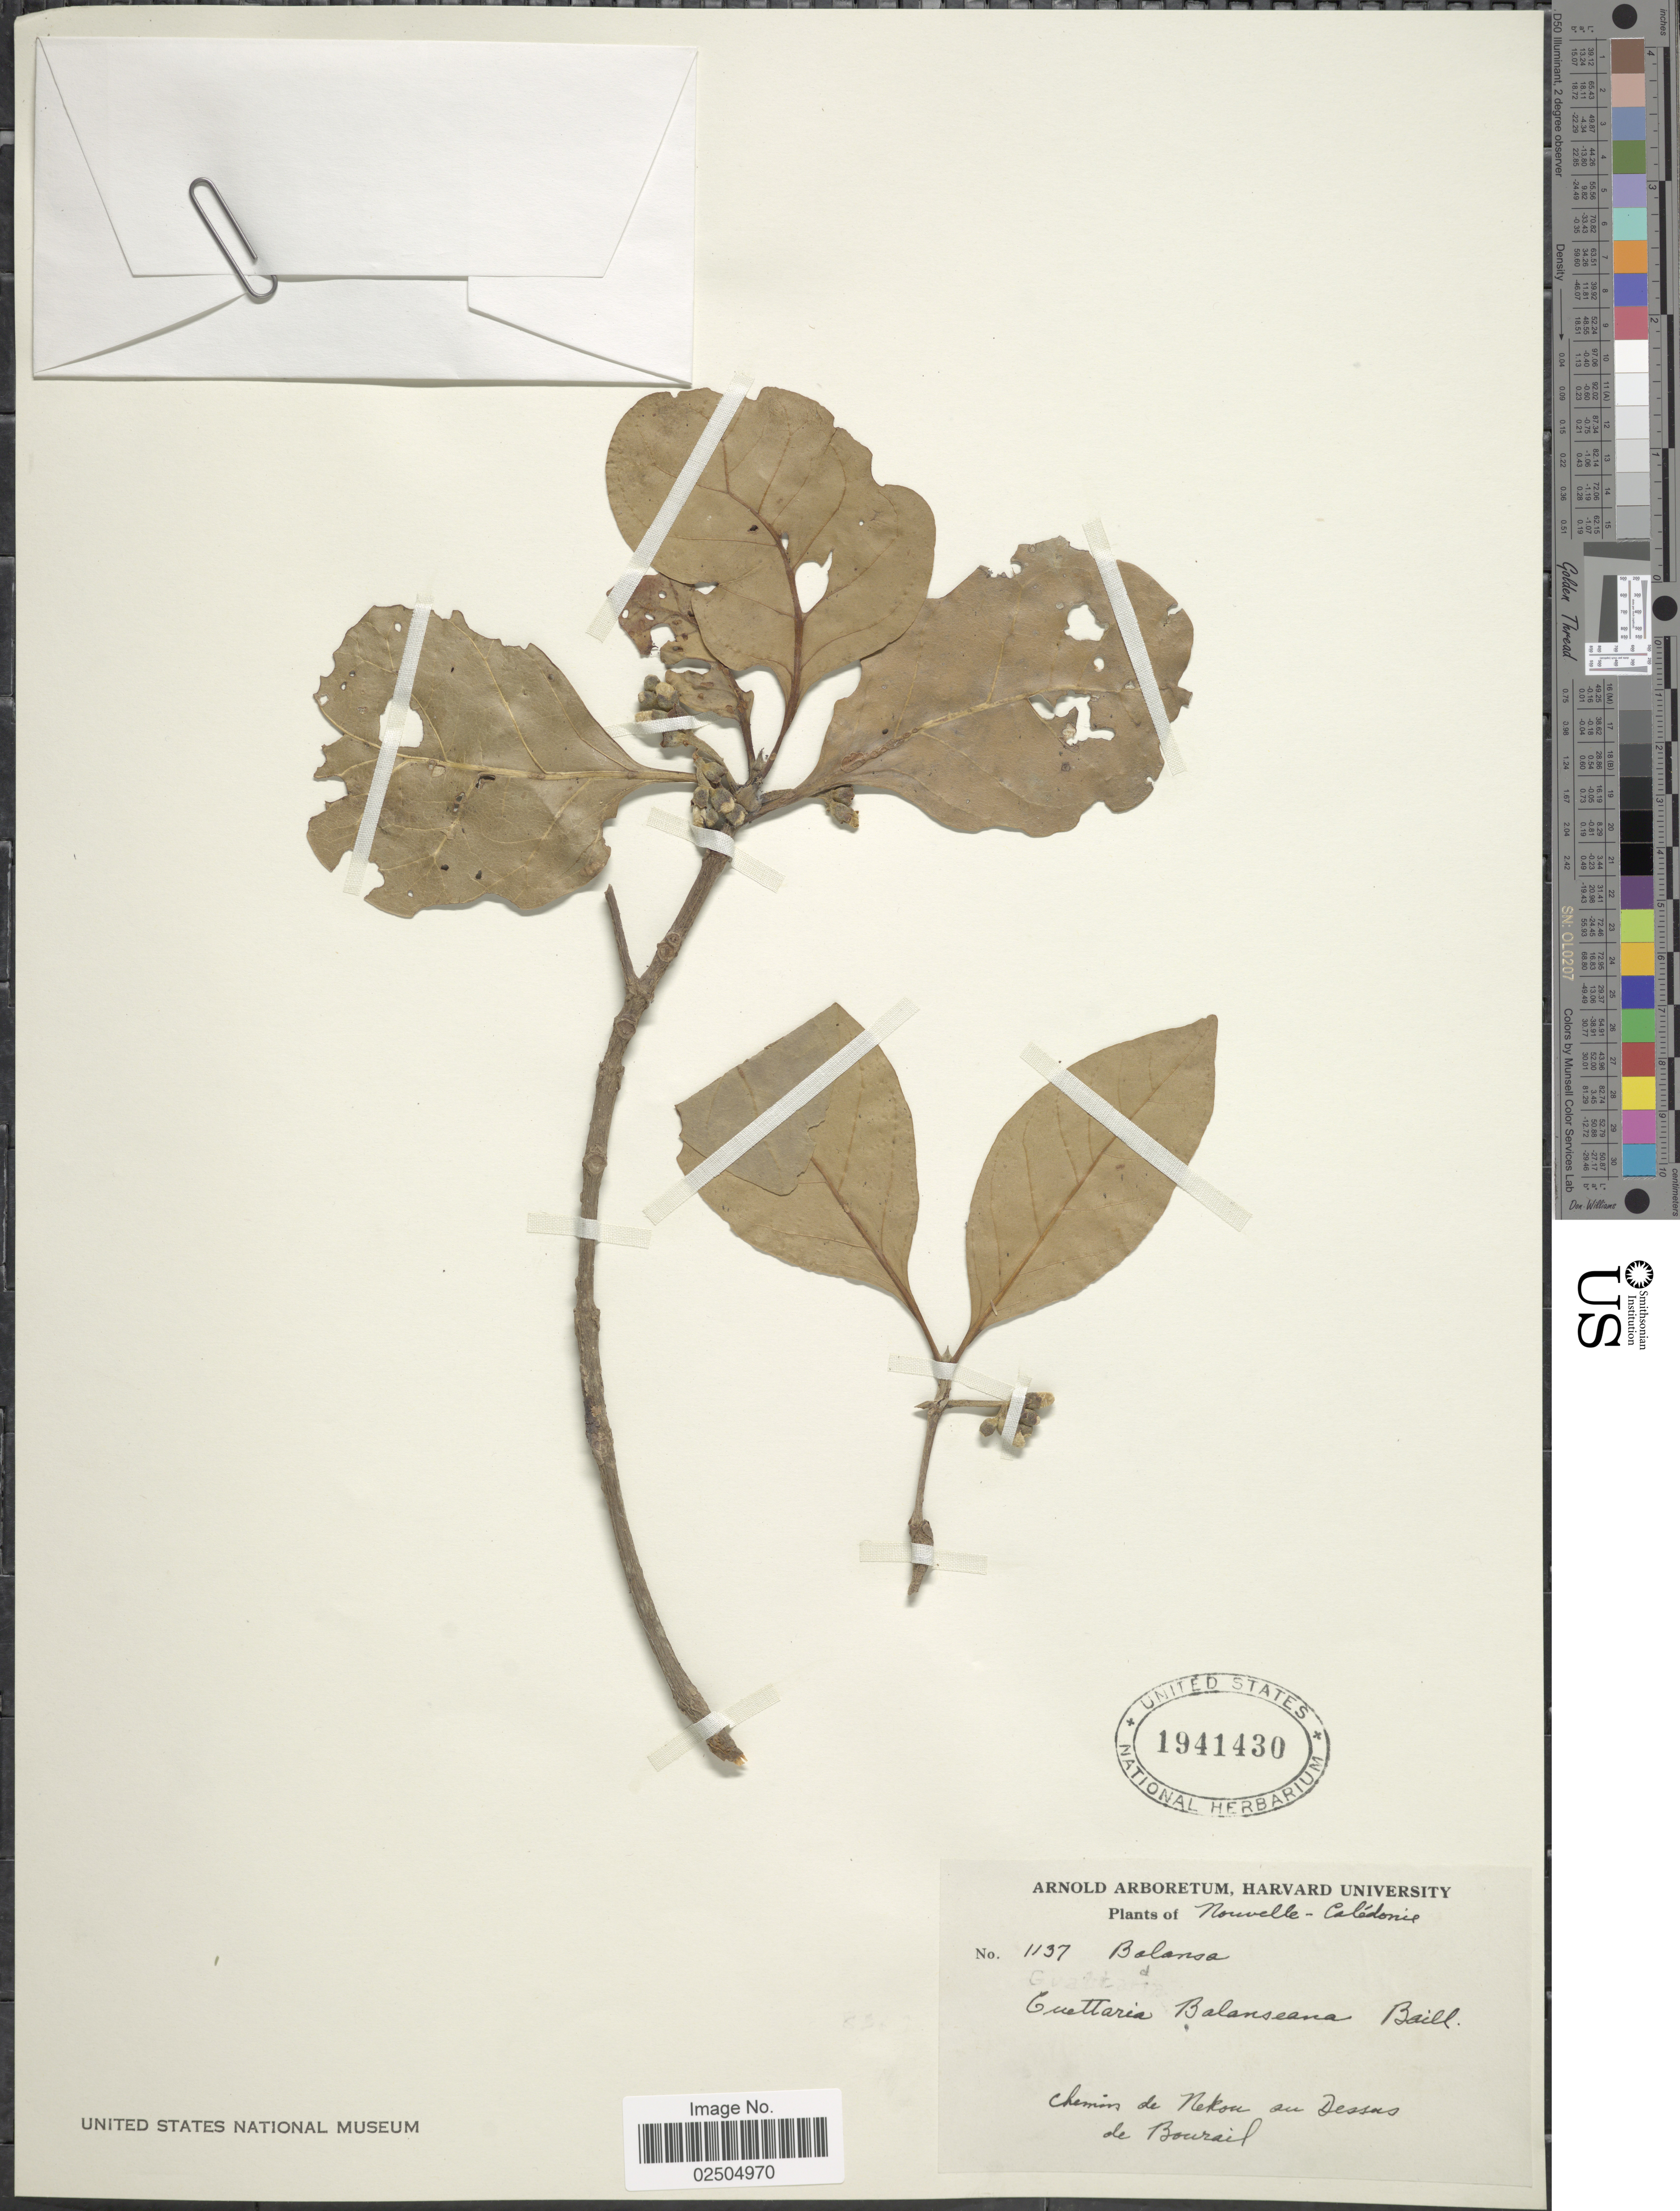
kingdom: Plantae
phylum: Tracheophyta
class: Magnoliopsida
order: Gentianales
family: Rubiaceae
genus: Guettarda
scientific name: Guettarda balansana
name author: Baill.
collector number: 1137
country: New Caledonia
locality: Nouvlle-Caledonia, chemin de Nekon au Dessus de Bourail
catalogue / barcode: US 1941430